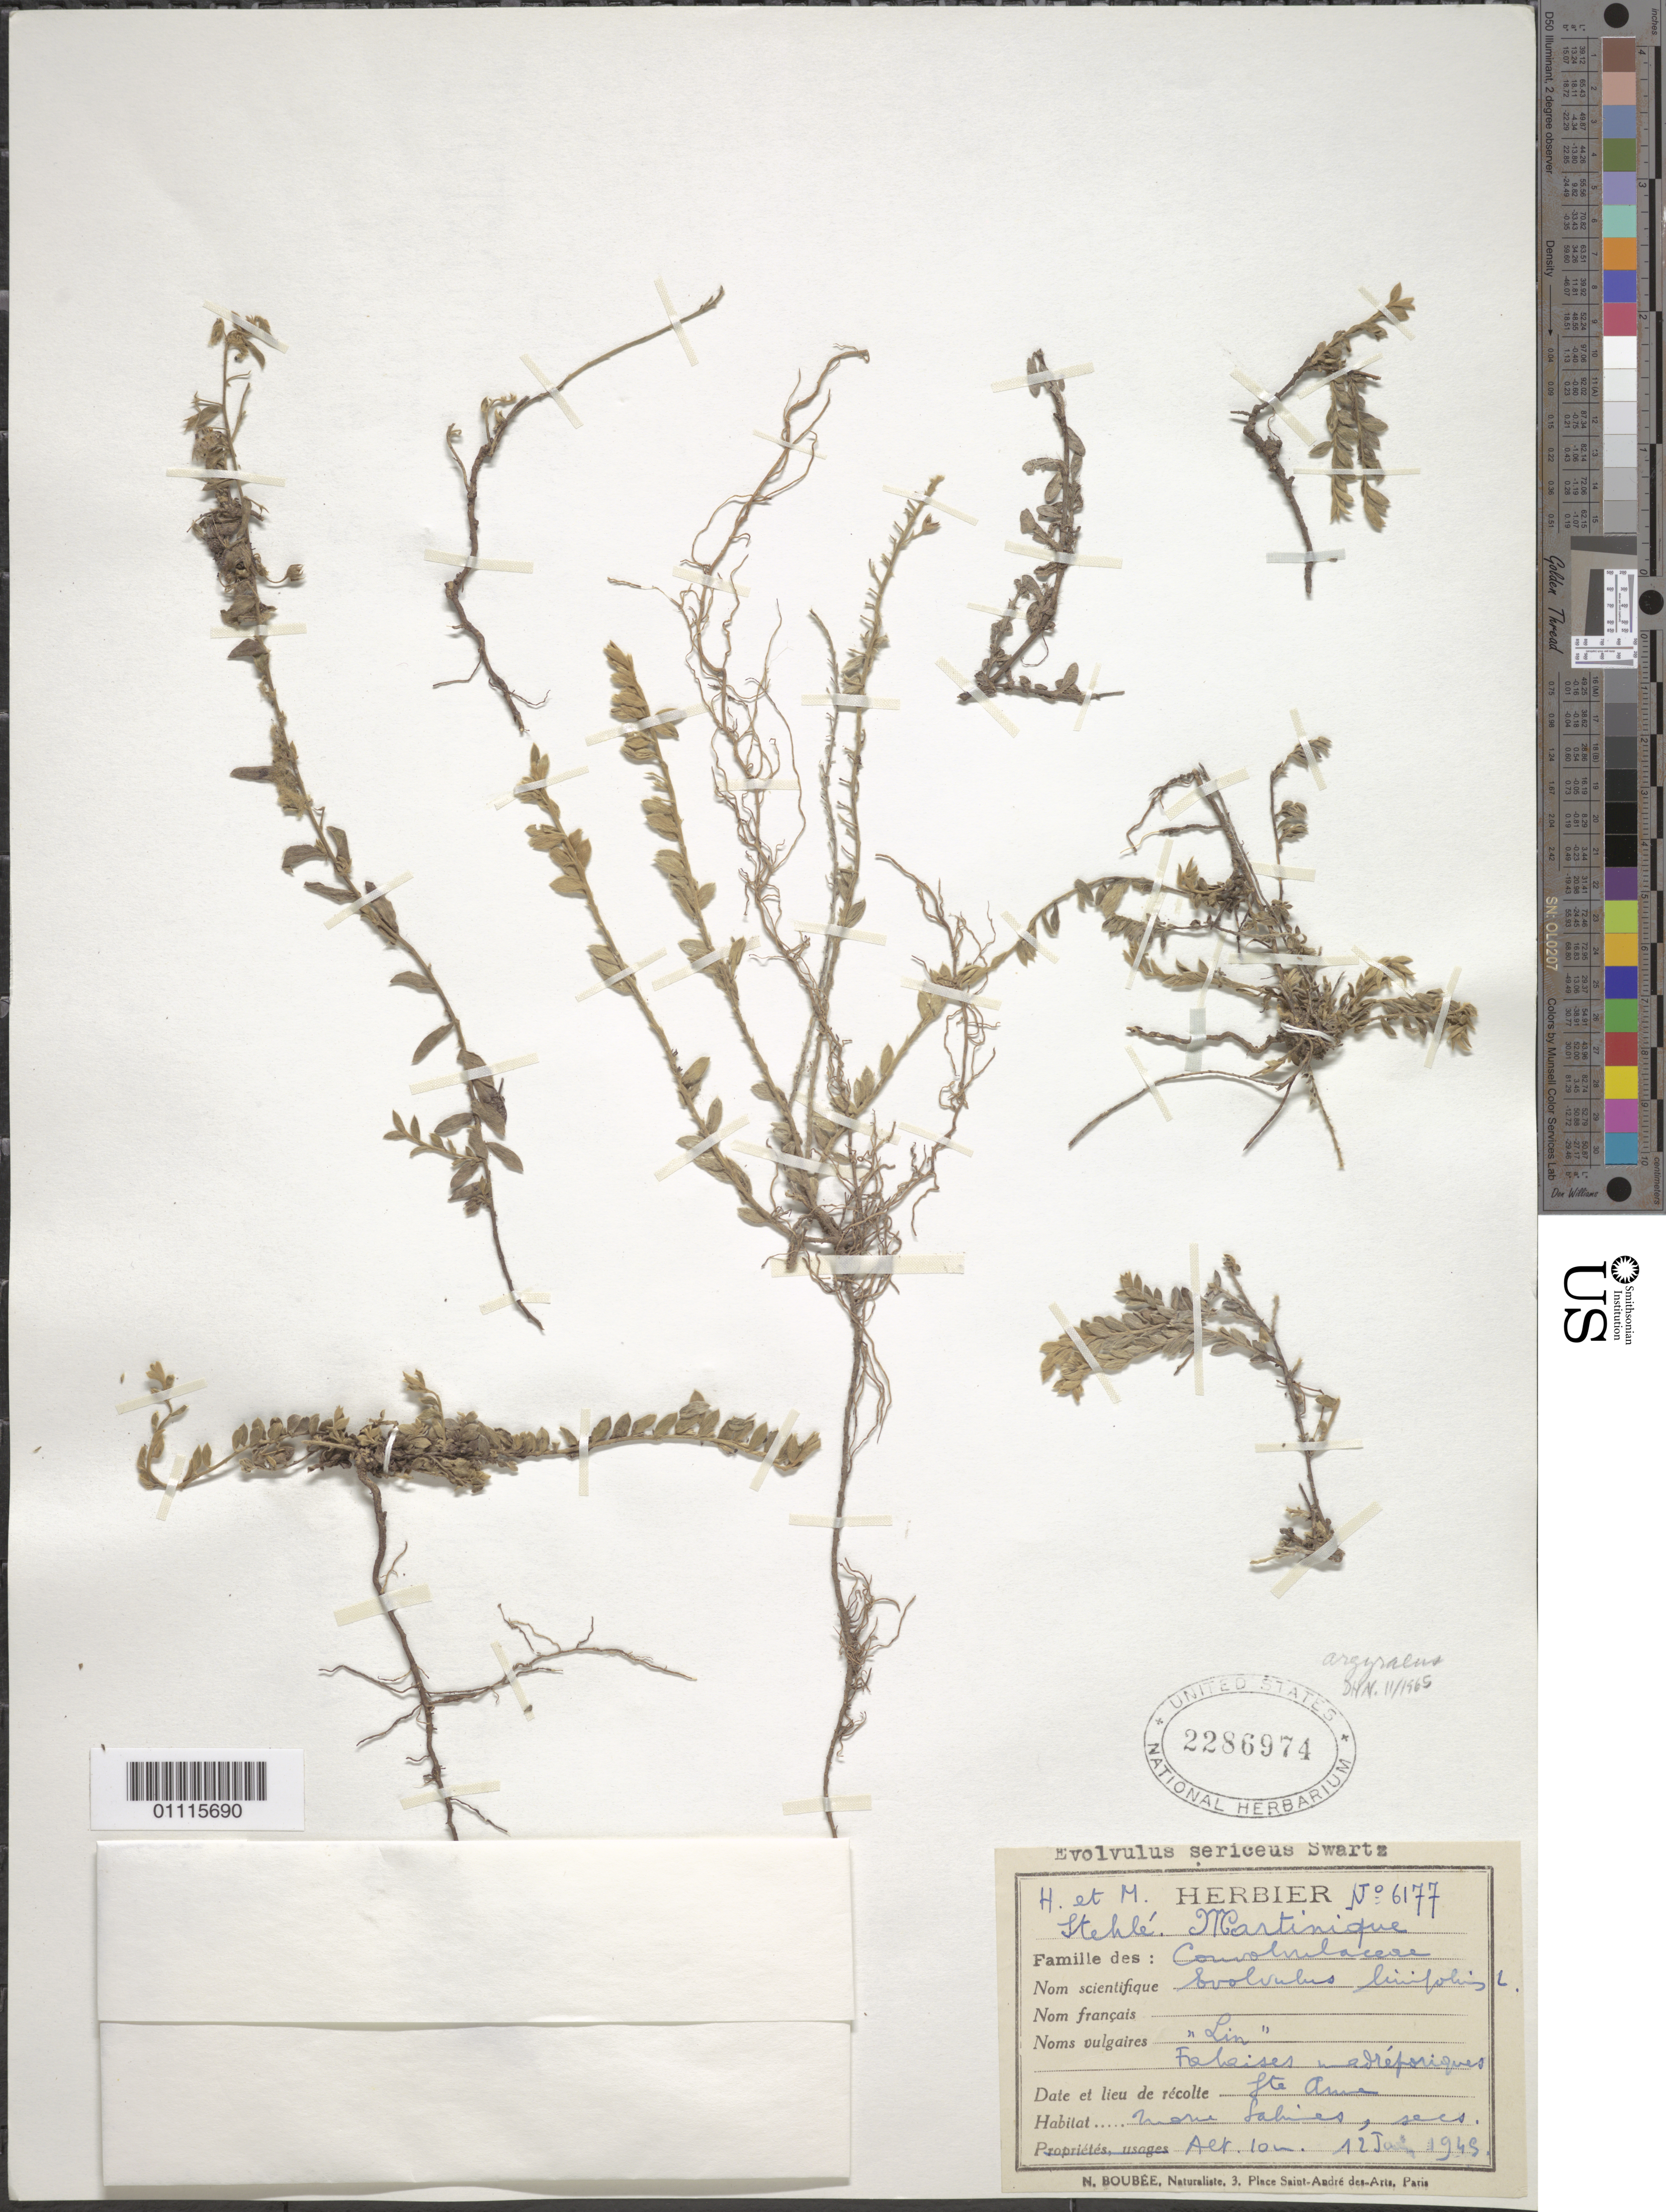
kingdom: Plantae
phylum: Tracheophyta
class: Magnoliopsida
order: Solanales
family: Convolvulaceae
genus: Evolvulus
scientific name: Evolvulus argyreus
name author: Choisy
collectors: H. Stehlé & M. Stehlé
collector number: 6177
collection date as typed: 12 Jan 1945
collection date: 1945-01-12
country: Martinique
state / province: Le Marin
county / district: Sainte-Anne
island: Martinique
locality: Falaises madreforiques. Morne falaises, secs.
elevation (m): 10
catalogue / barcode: US 2286974